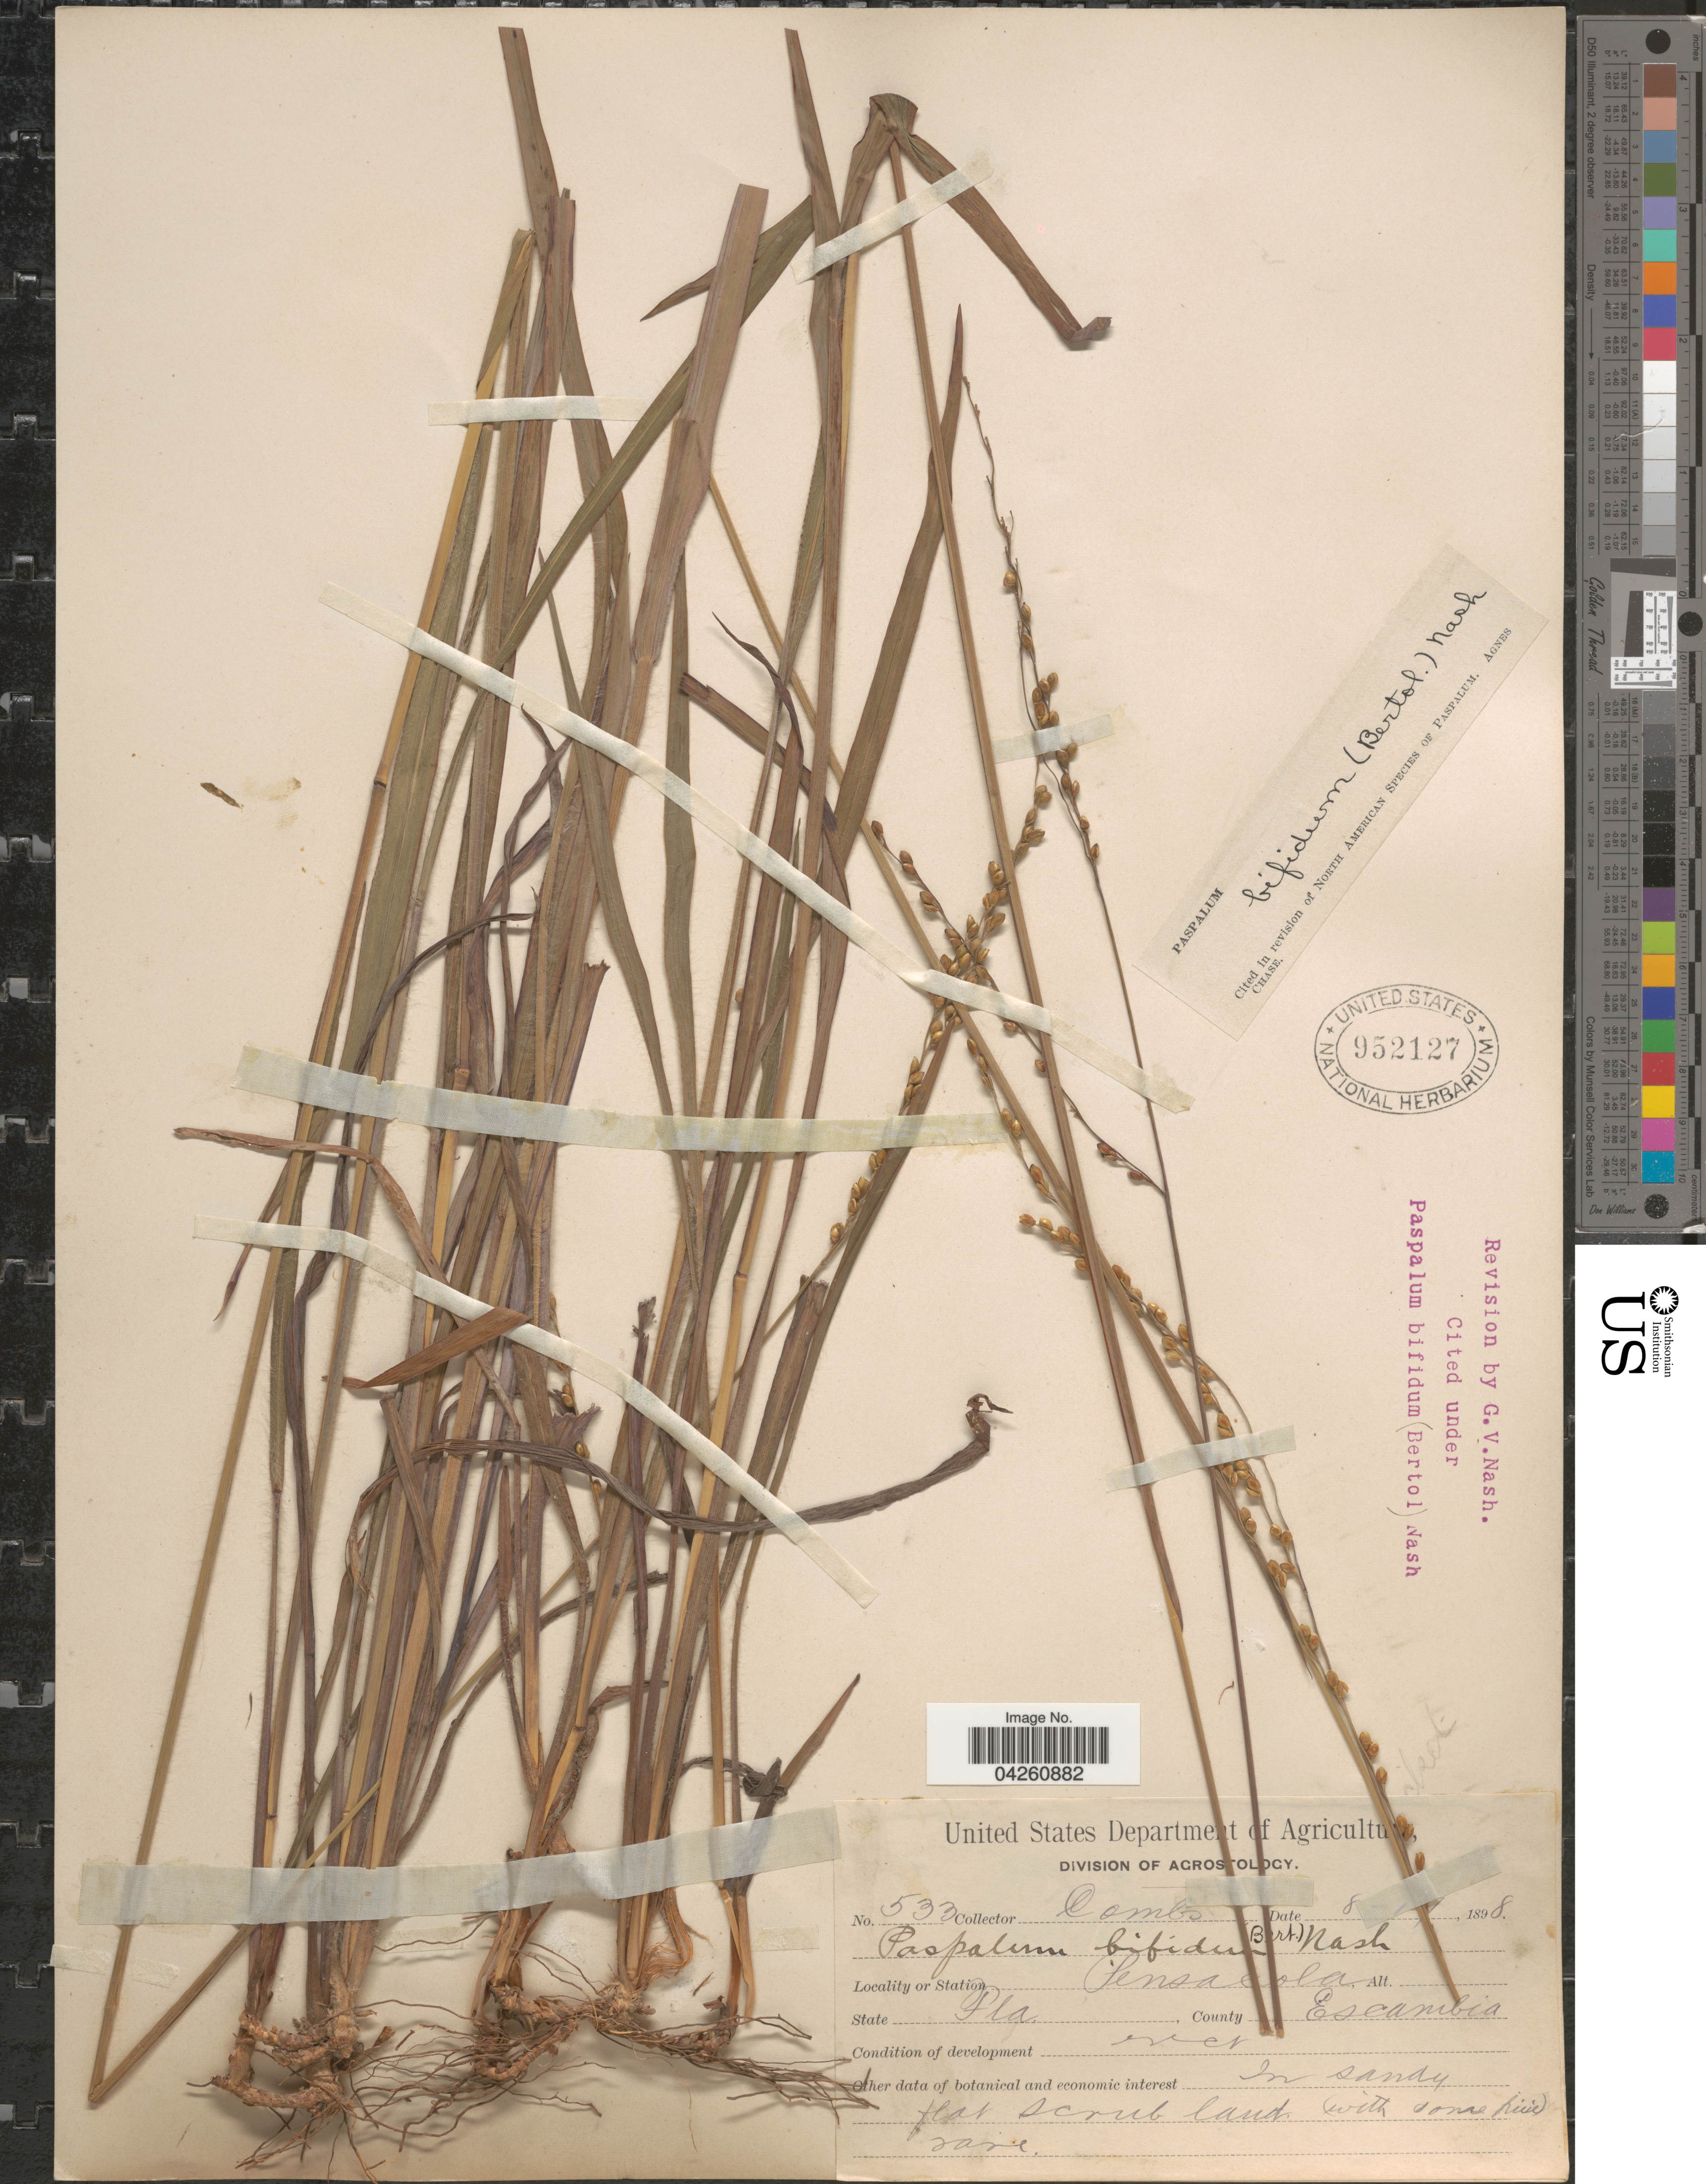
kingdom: Plantae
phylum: Tracheophyta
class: Liliopsida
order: Poales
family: Poaceae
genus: Paspalum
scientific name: Paspalum bifidum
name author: (Bertol.) Nash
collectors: -. Combs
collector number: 533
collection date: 1898-08-17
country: United States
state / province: Florida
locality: Pensacola. County Escambia.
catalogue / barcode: US 952127